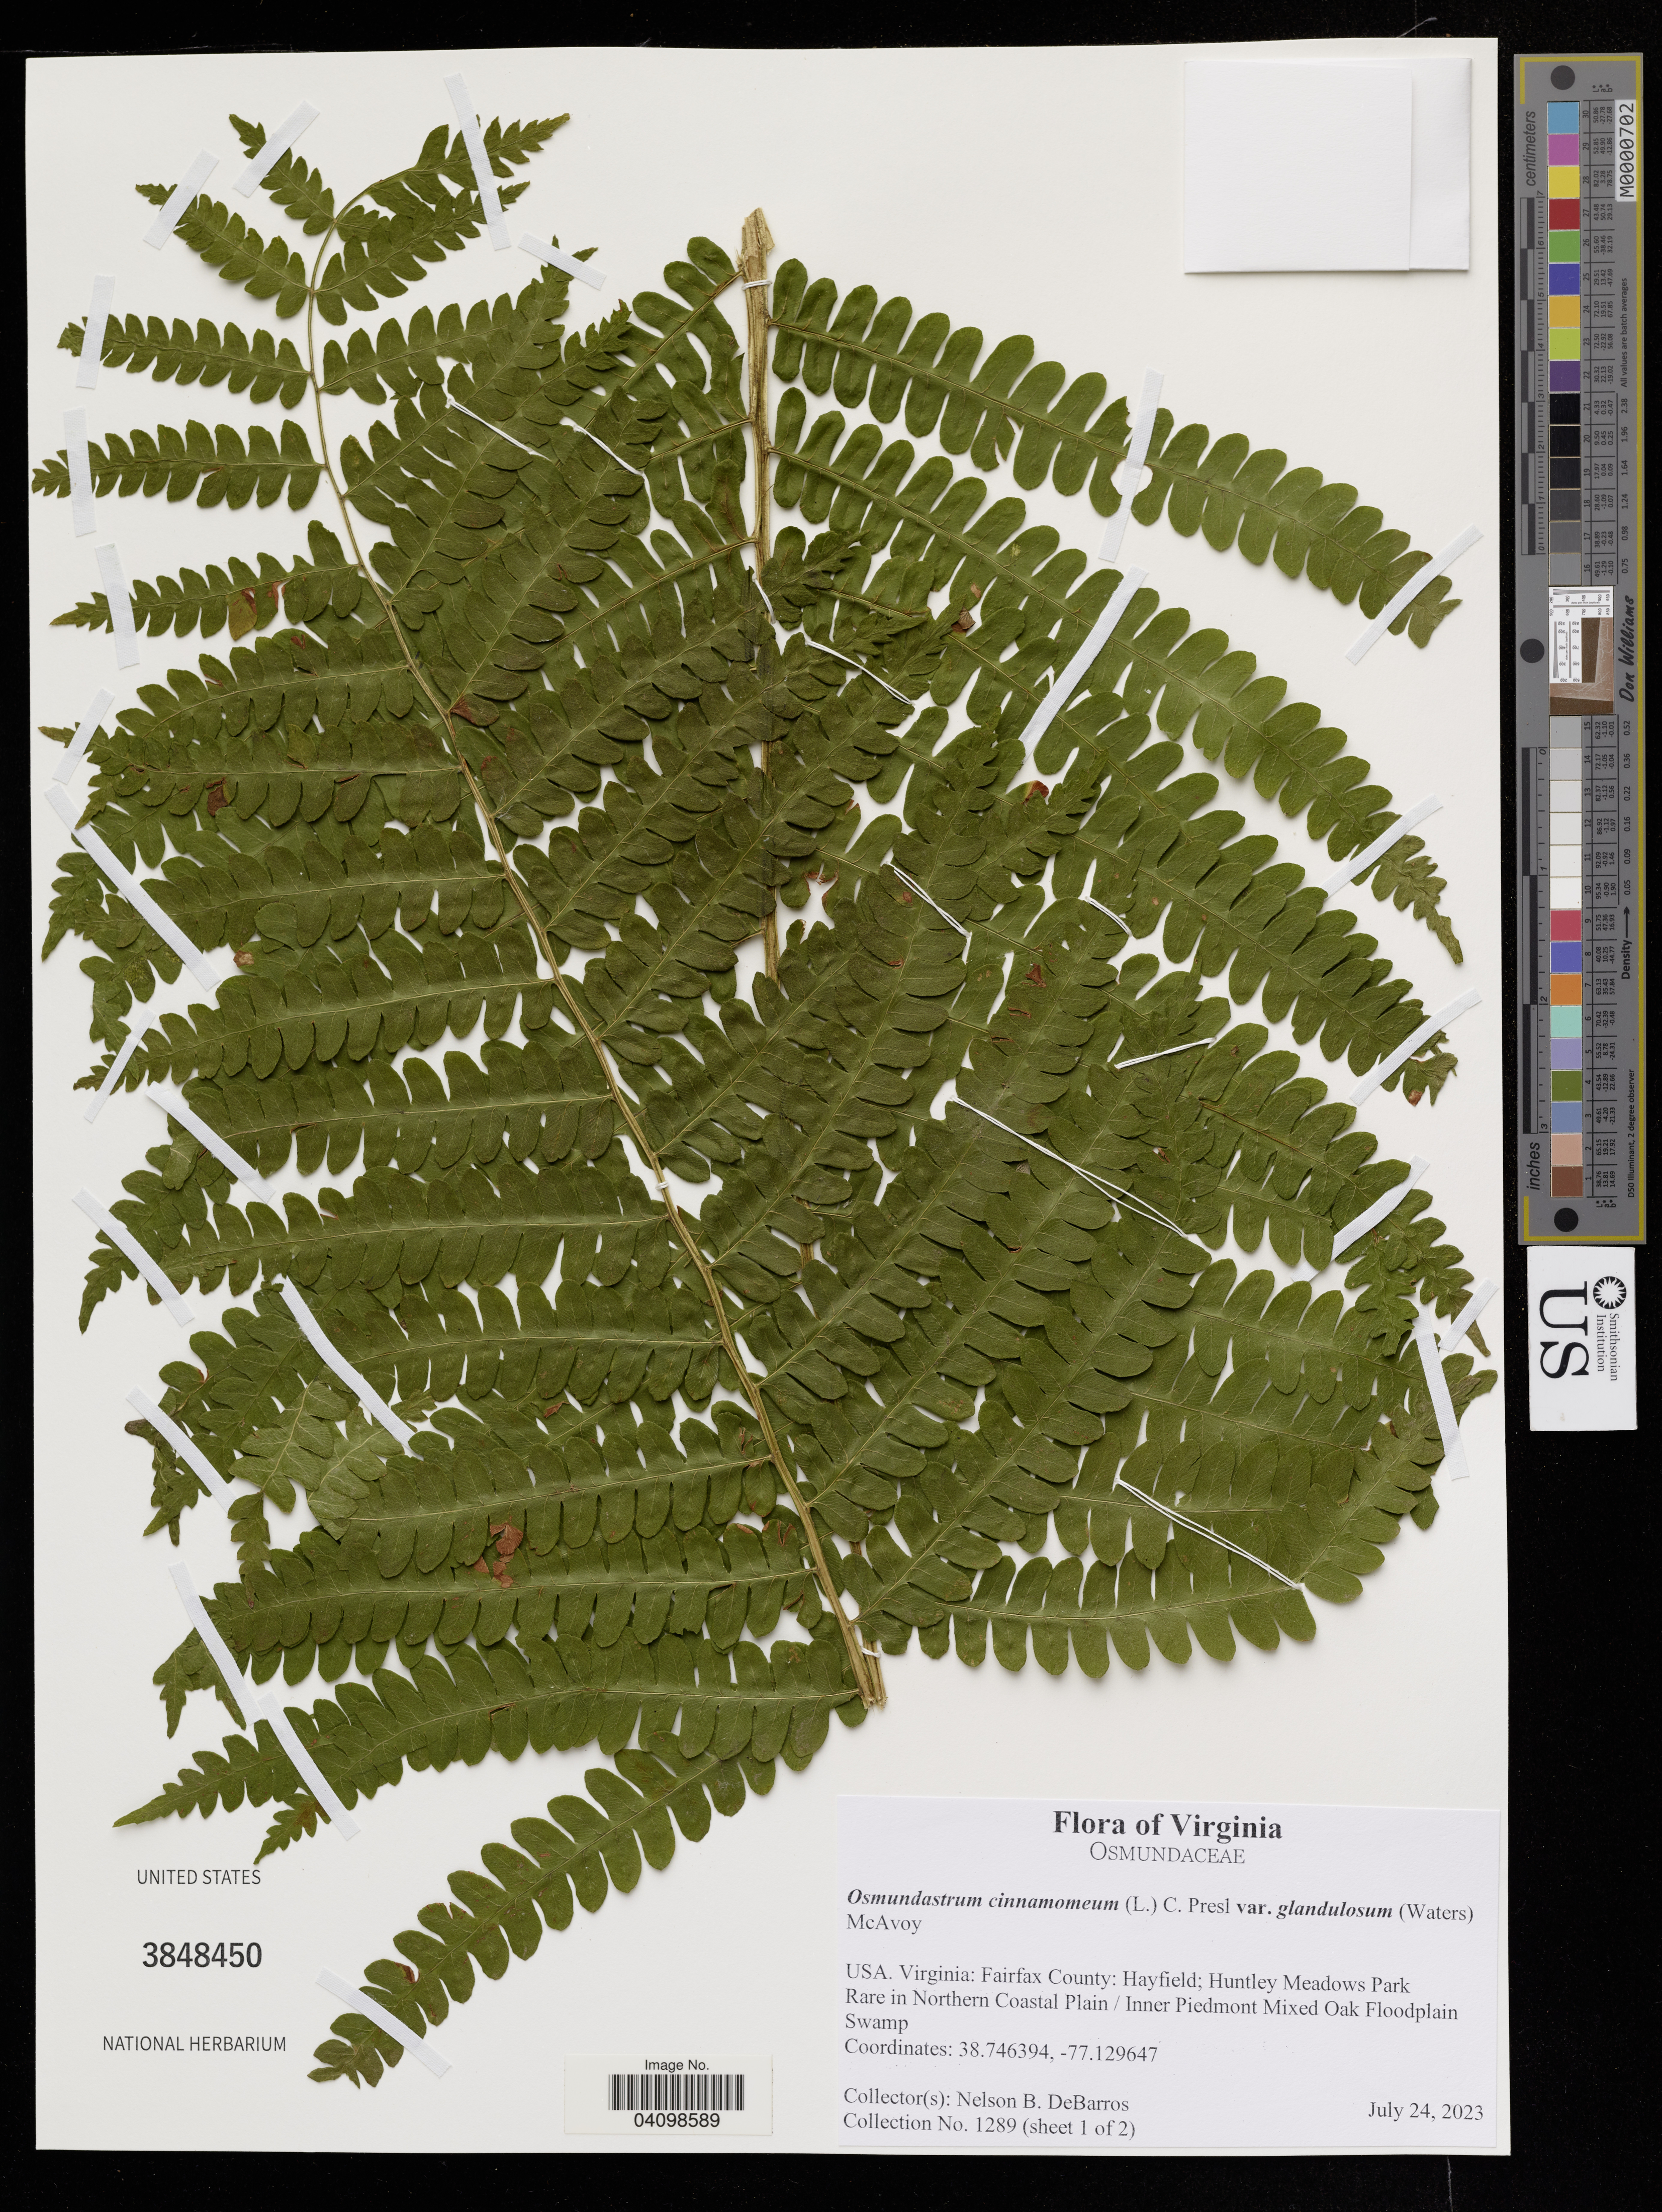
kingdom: Plantae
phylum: Tracheophyta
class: Polypodiopsida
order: Osmundales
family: Osmundaceae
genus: Osmundastrum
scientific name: Osmundastrum cinnamomeum (L.) C. Presl var. glandulosum (Waters) McAvoy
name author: (L.) C. Presl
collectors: N. DeBarros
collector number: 1289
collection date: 2023-07-24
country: United States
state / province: Virginia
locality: Fairfax County: Hayfield; Huntley Meadows Park Rare in Northern Coastal Plain / Inner Piedmont Mixed Oak Floodplain Swamp.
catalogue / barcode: US 3848450